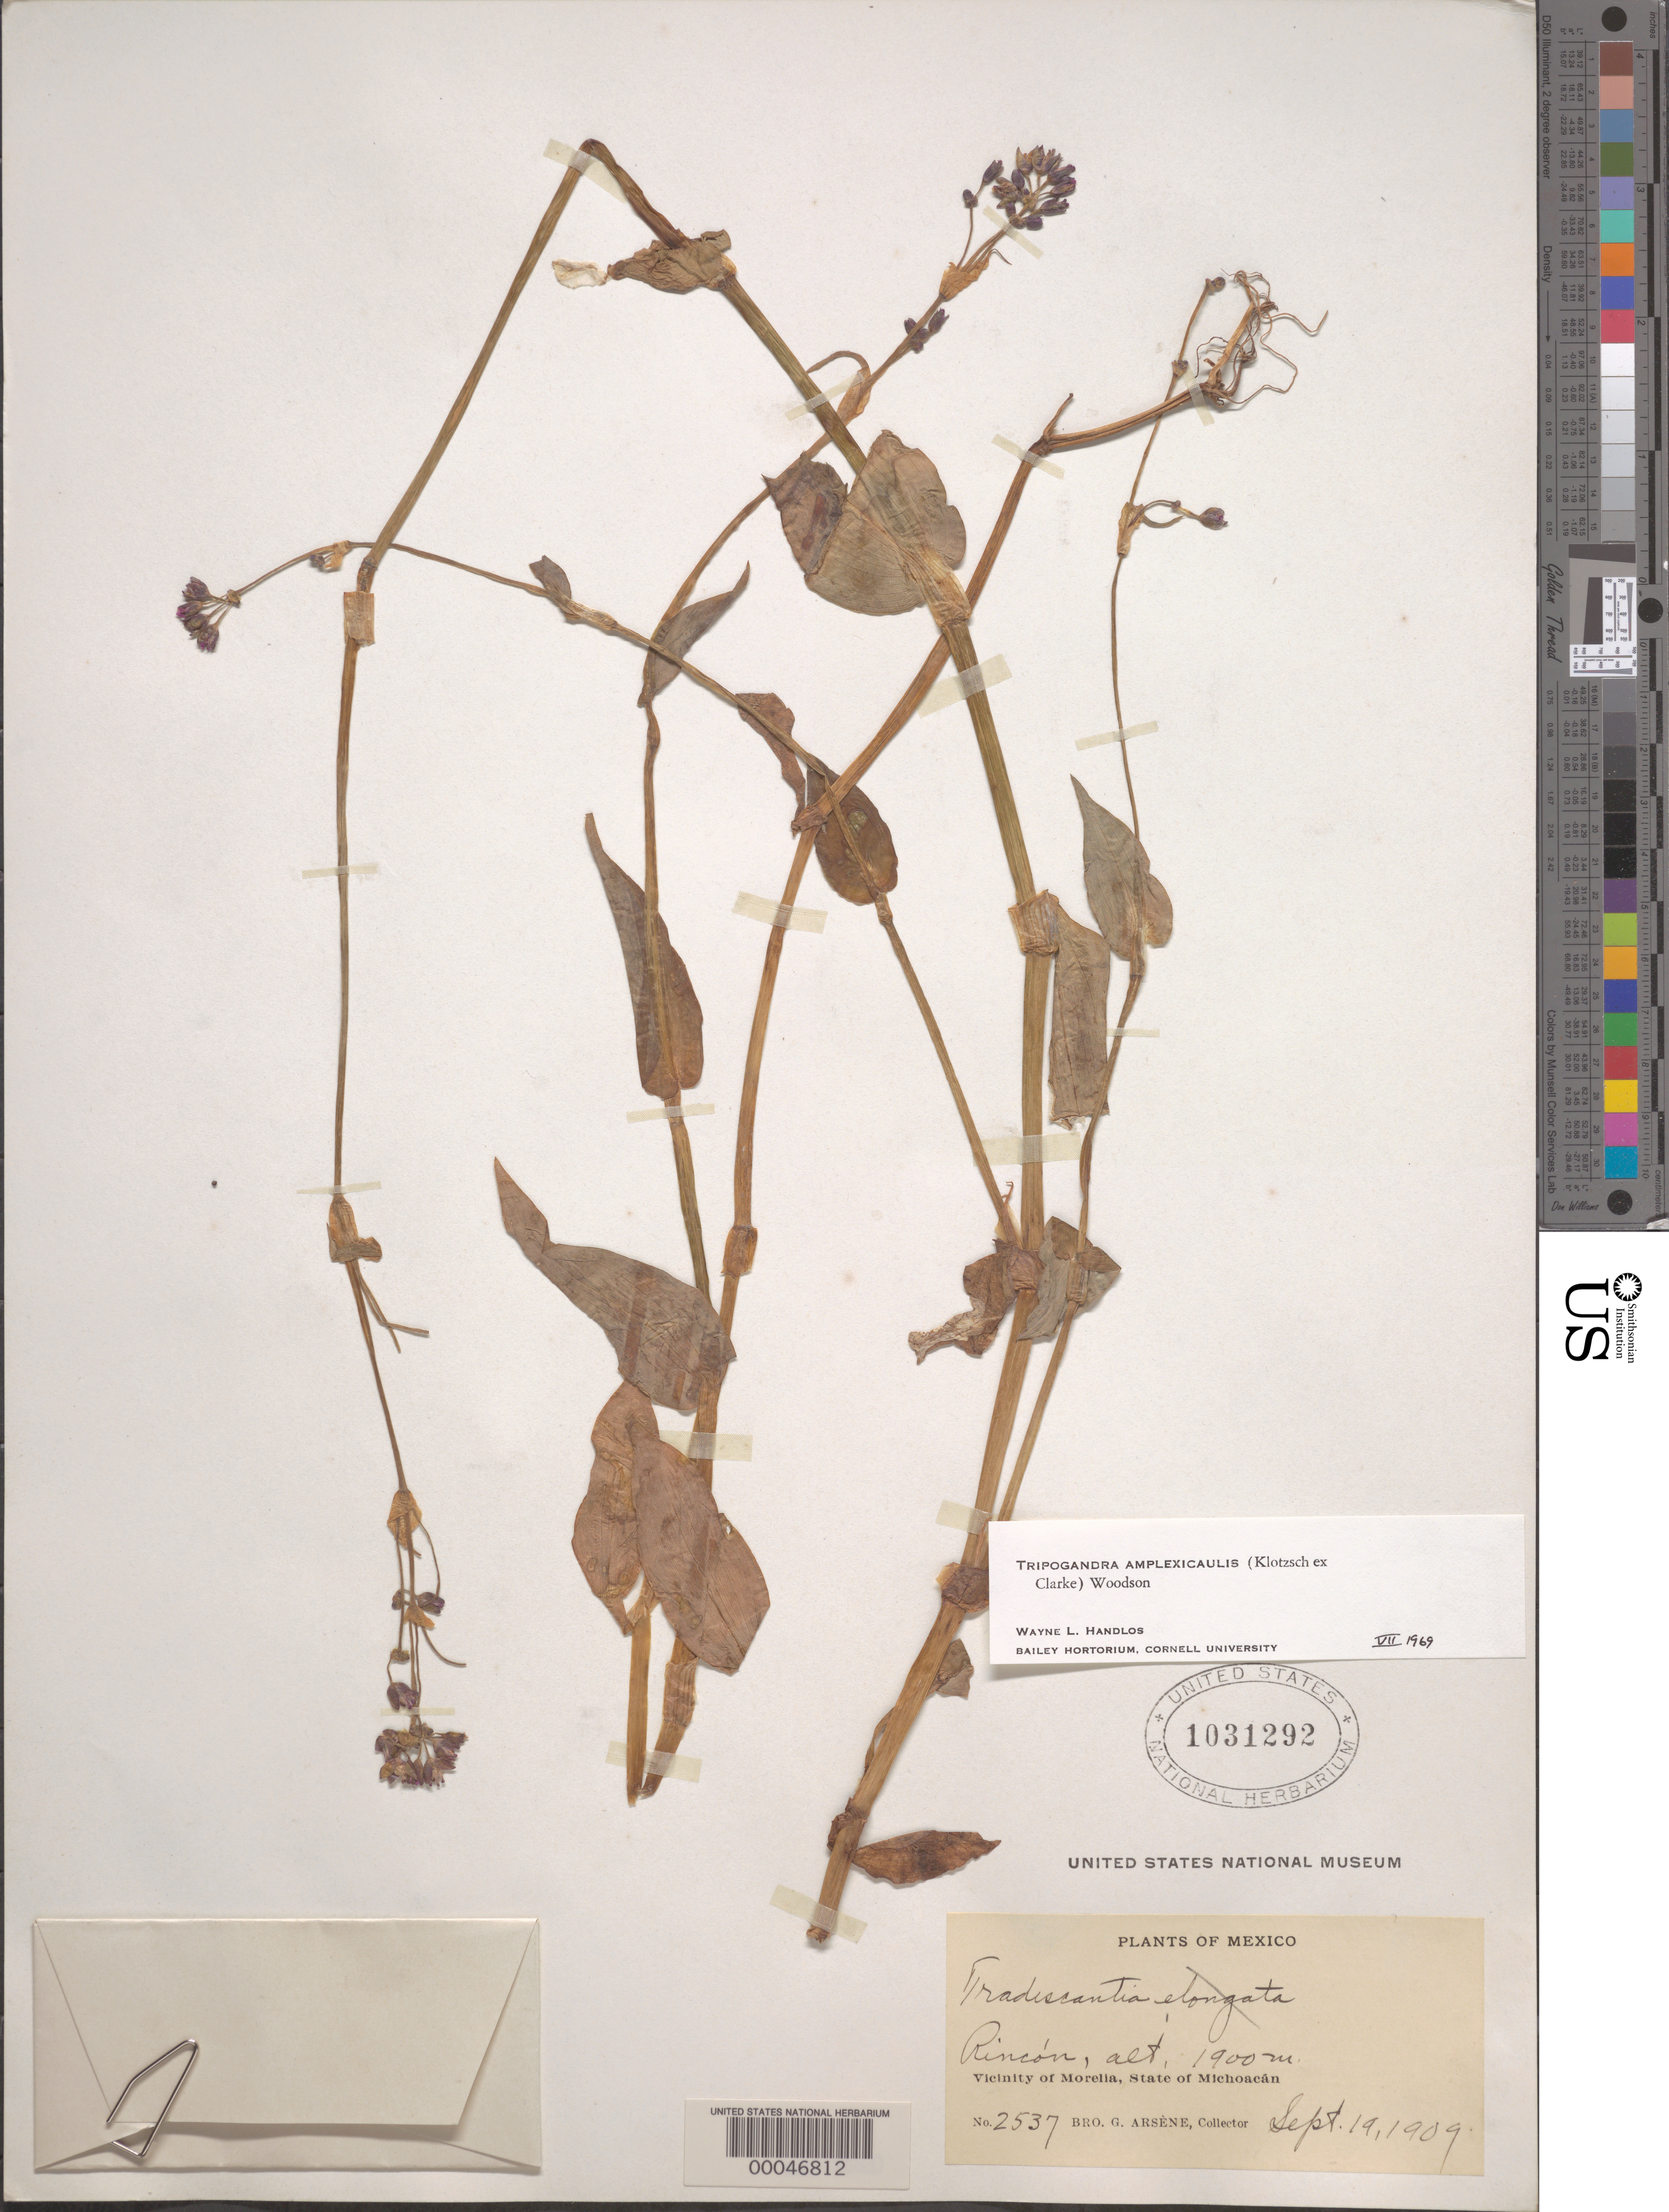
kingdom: Plantae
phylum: Tracheophyta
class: Liliopsida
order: Commelinales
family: Commelinaceae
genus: Tripogandra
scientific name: Tripogandra amplexicaulis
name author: (Klotzsch ex C.B. Clarke) Woodson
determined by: Handlos, W. L.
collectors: Bro. G. Arsène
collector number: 2537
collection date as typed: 19 Sep 1909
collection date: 1909-09-19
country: Mexico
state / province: Michoacán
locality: Near Morelia, Rincon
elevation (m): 1900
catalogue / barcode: US 1031292